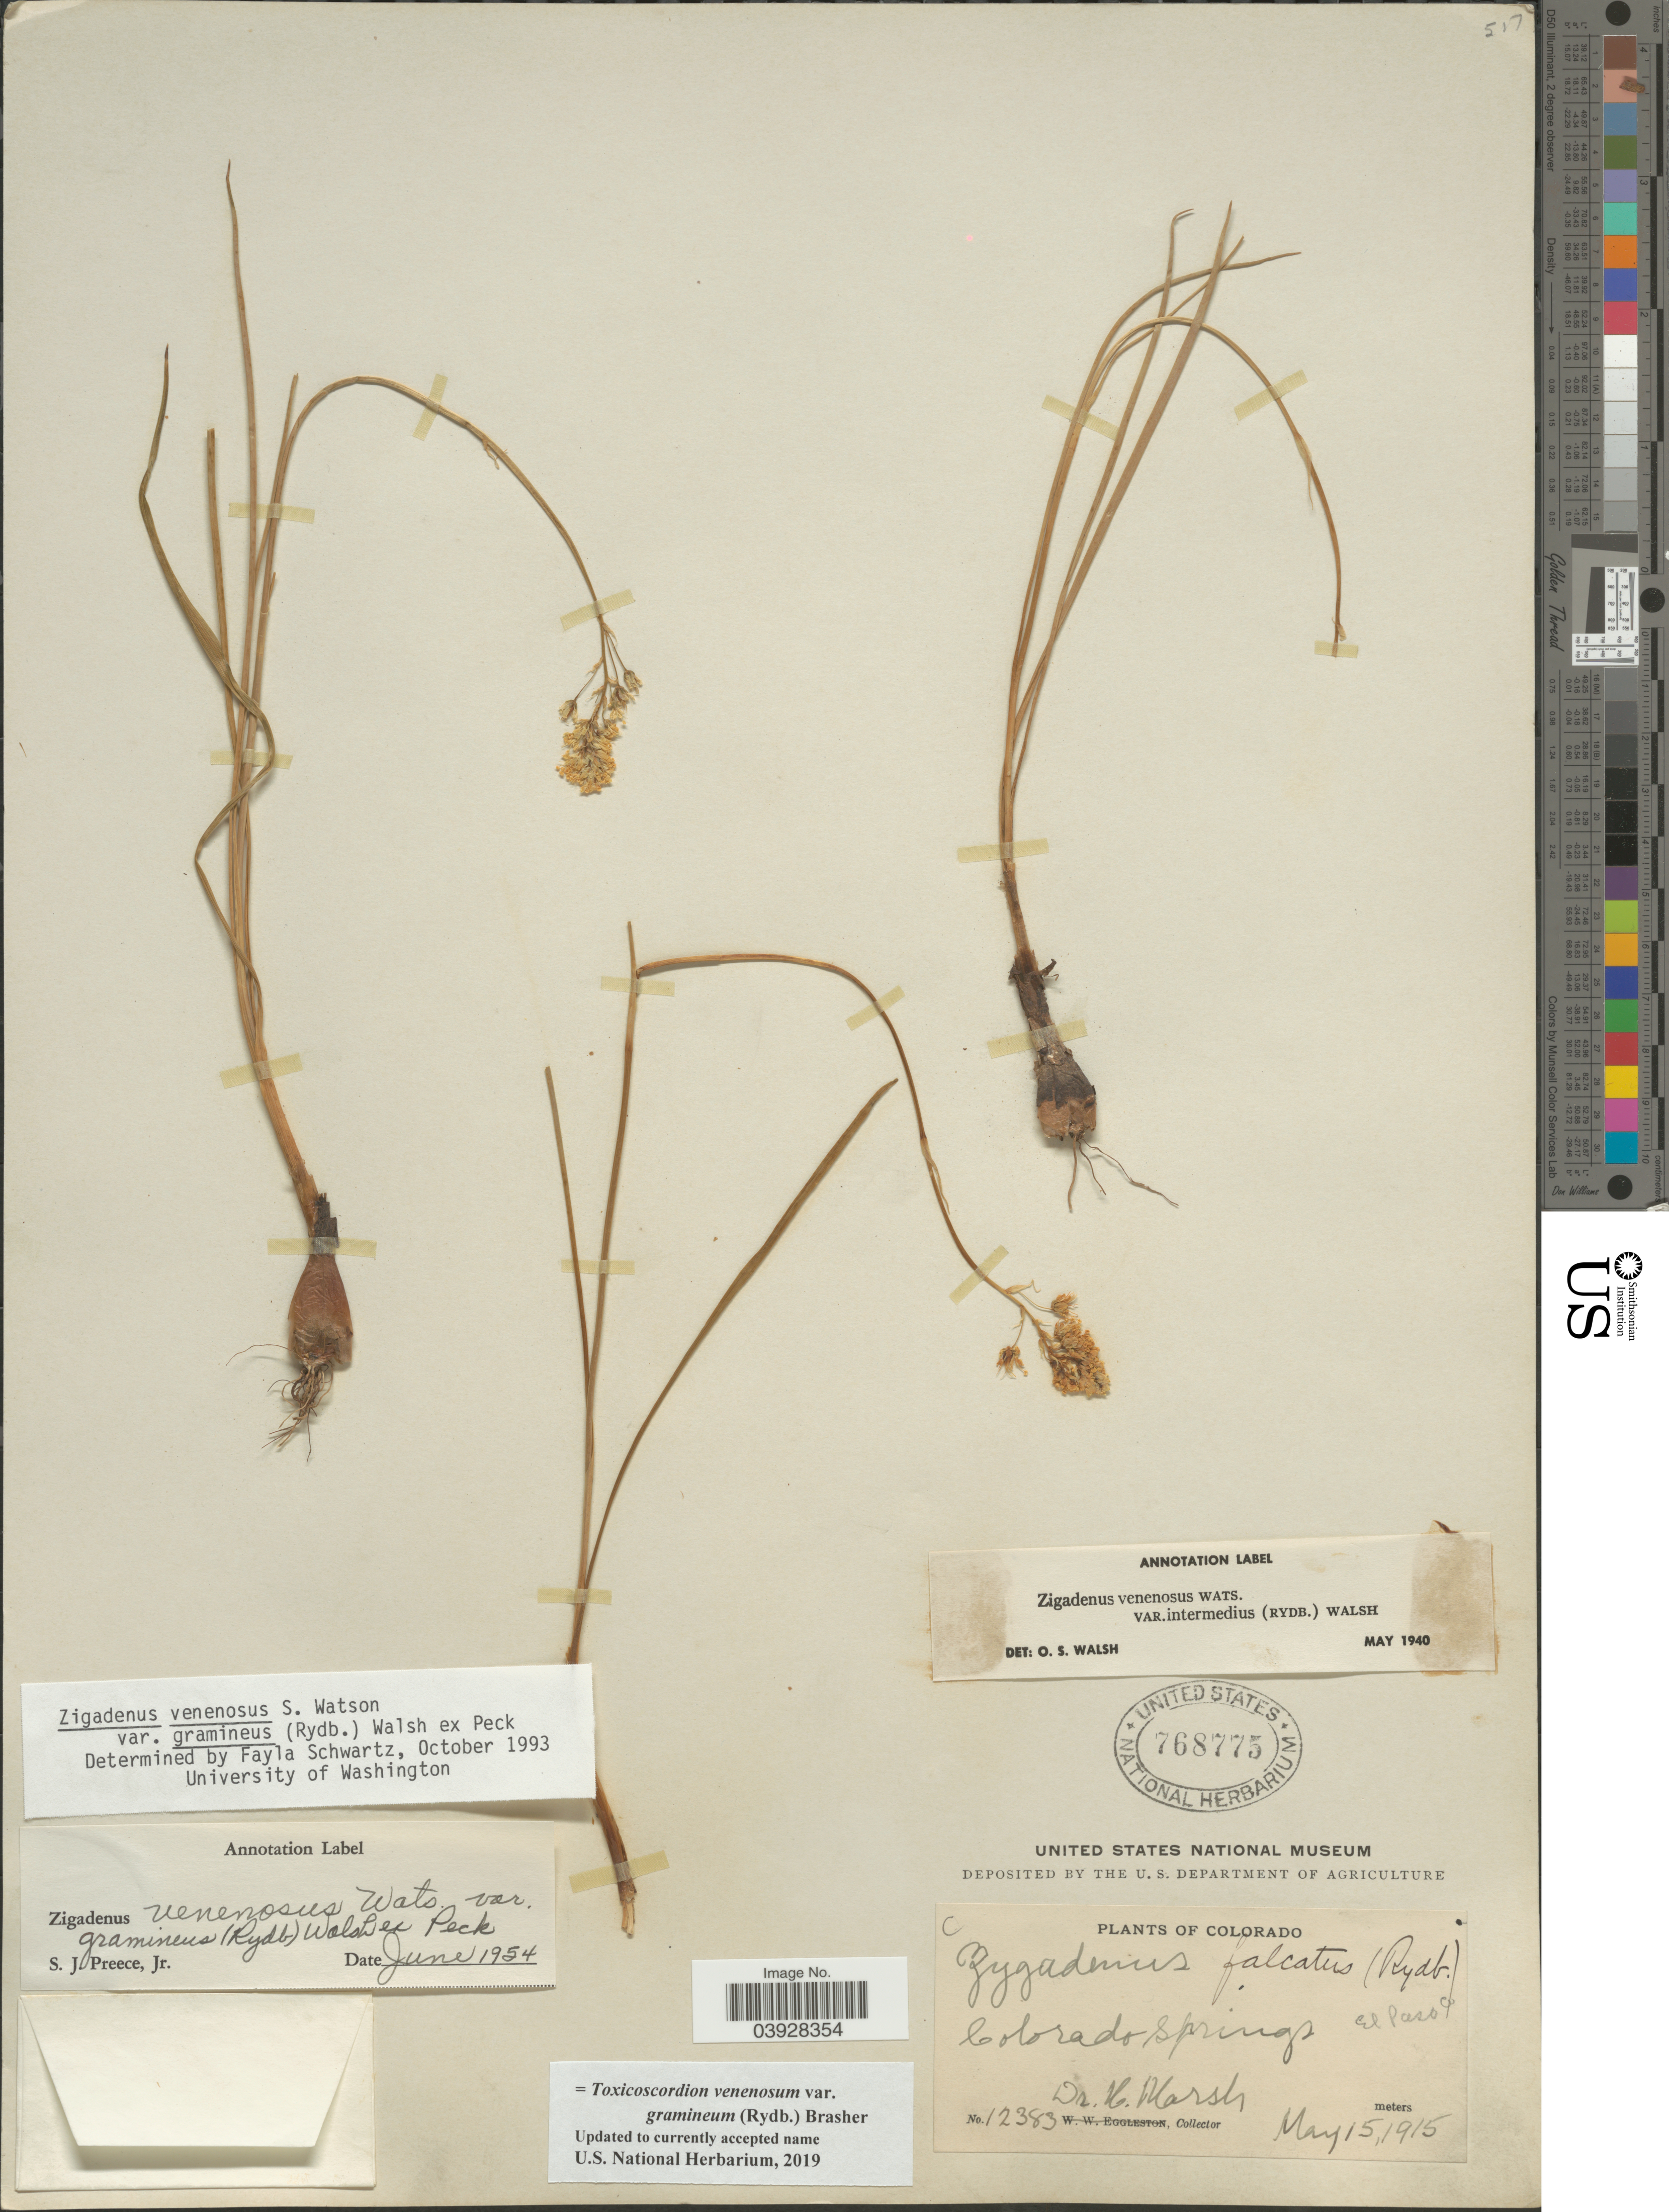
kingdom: Plantae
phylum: Tracheophyta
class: Liliopsida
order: Liliales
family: Melanthiaceae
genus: Toxicoscordion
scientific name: Toxicoscordion venenosum var. gramineum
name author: (Rydb.) Brasher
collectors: H. Marsh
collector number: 12383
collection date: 1915-05-15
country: United States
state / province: Colorado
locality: Colorado Springs. El Paso Co.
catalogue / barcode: US 768775